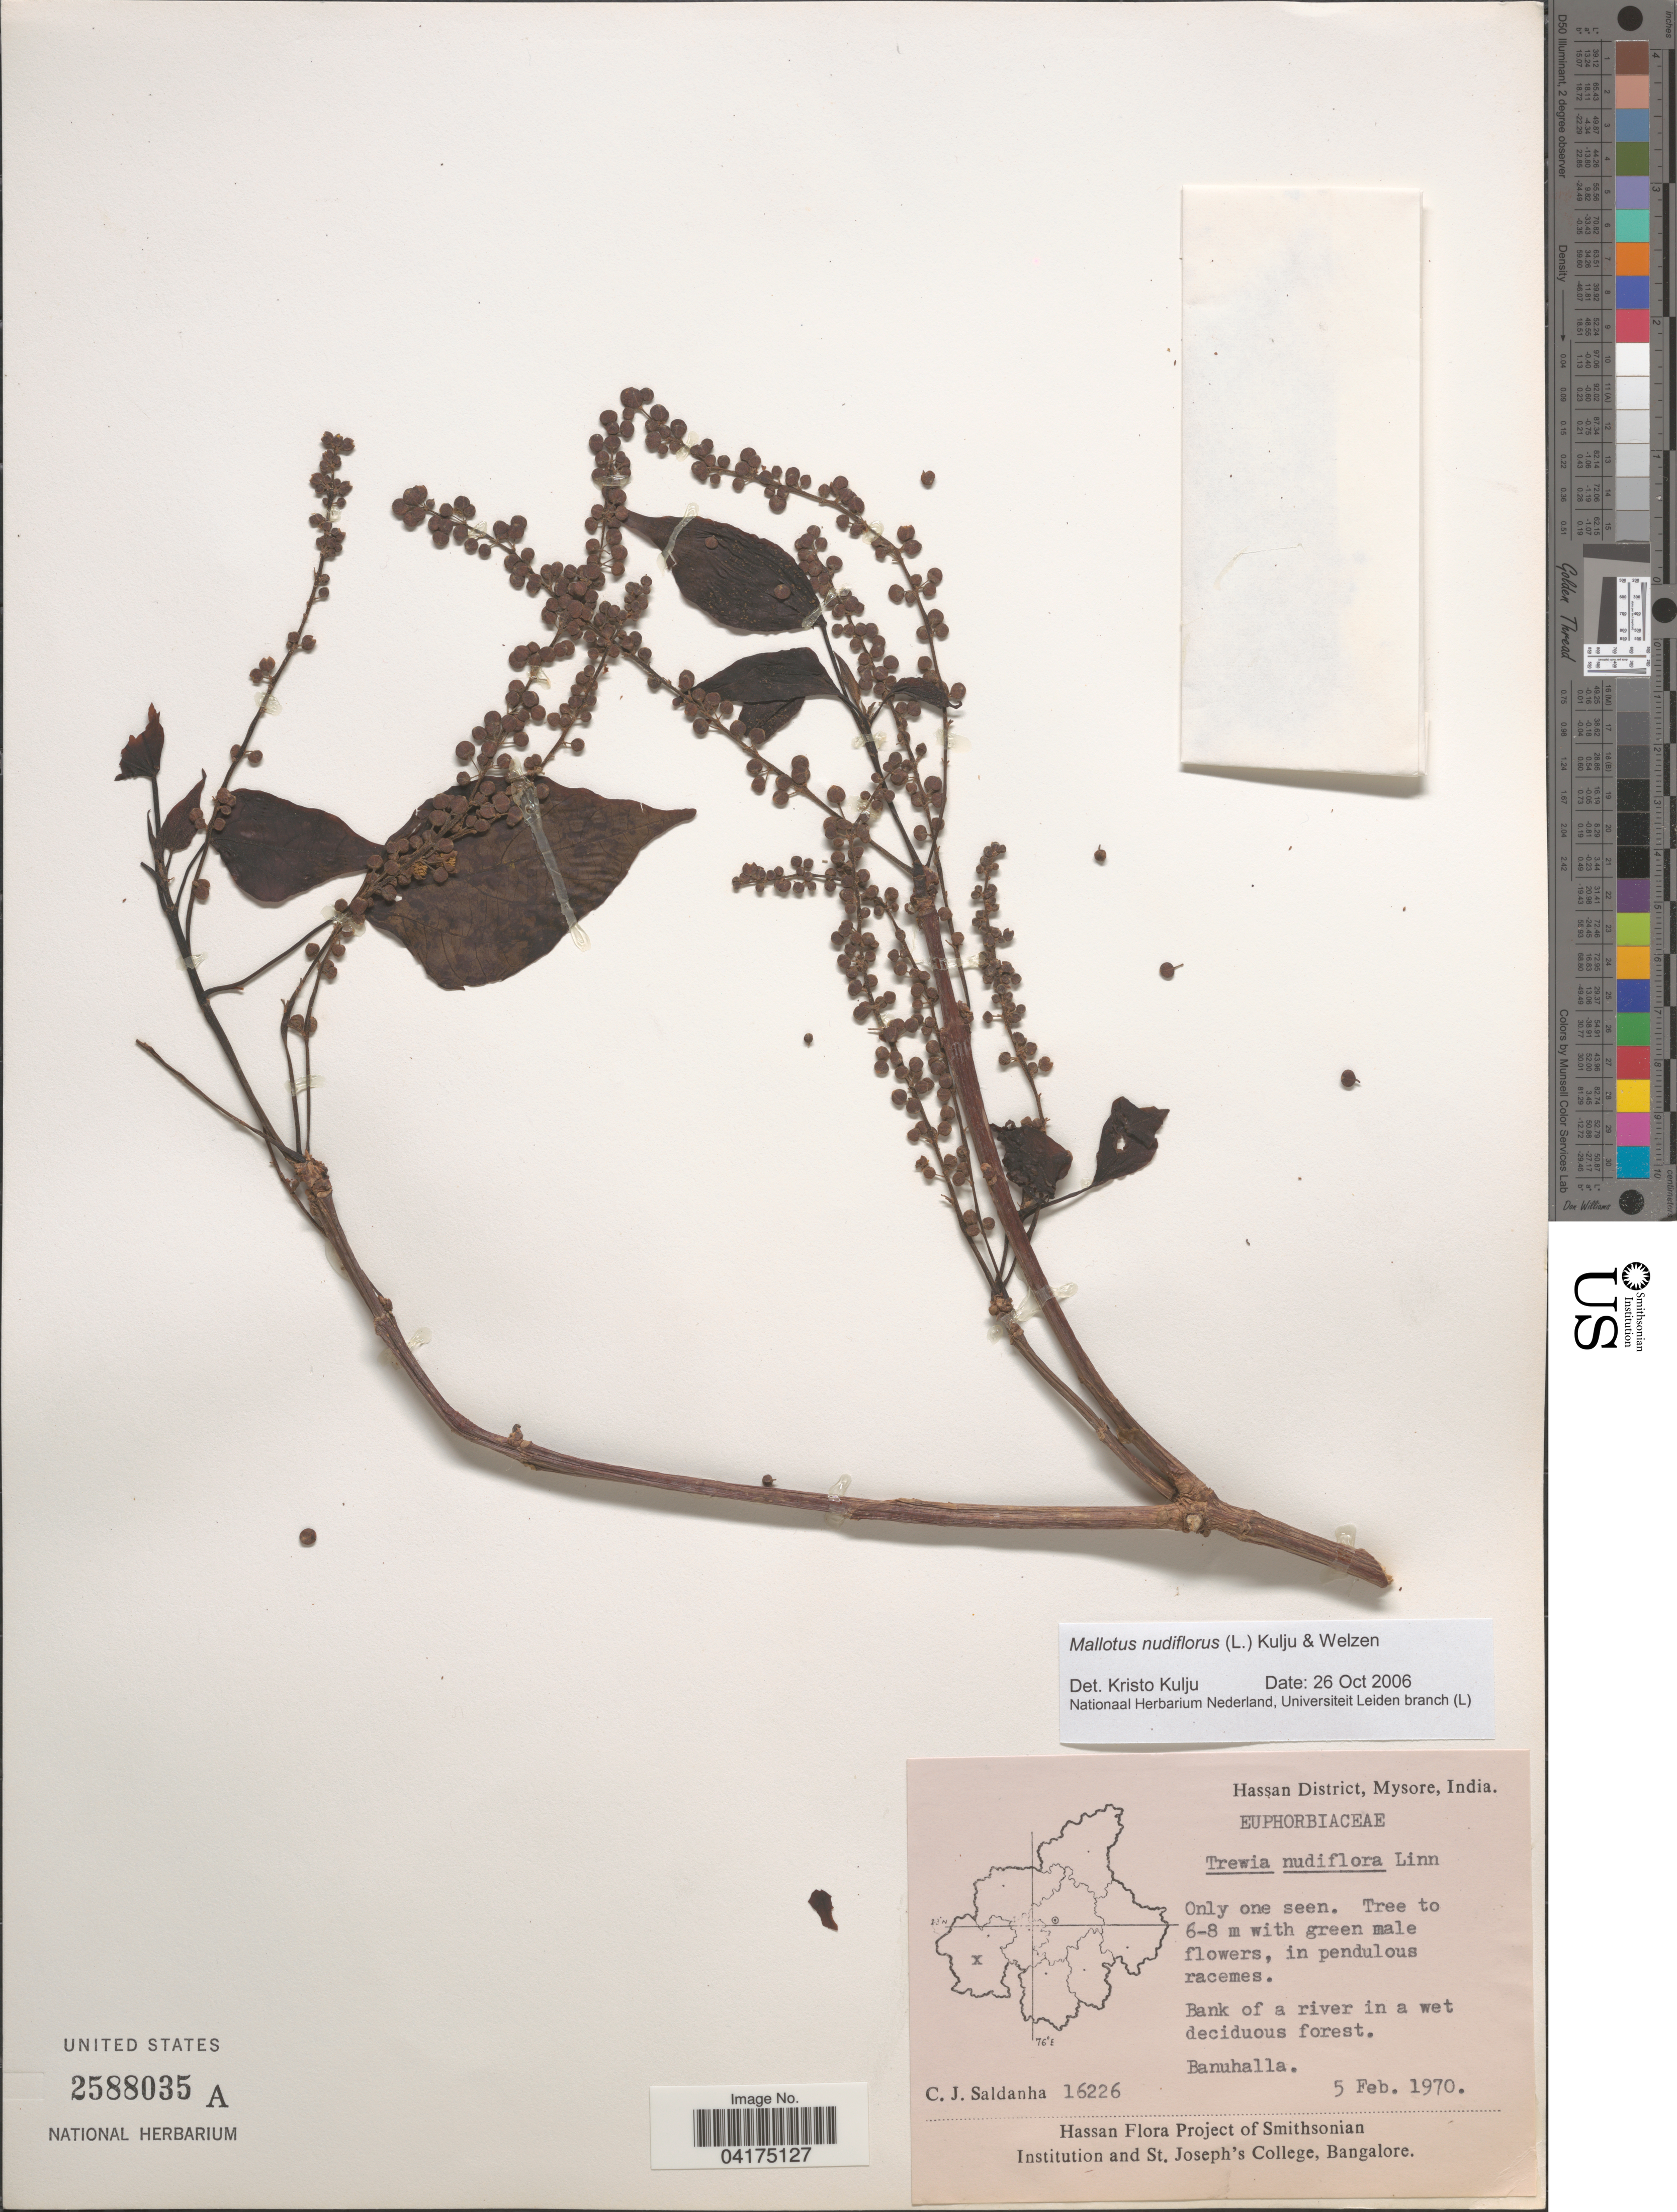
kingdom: Plantae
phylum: Tracheophyta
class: Magnoliopsida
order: Malpighiales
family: Euphorbiaceae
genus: Mallotus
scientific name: Mallotus nudiflorus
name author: (L.) Kulju & Welzen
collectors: C. J. Saldanha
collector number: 16226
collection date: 1970-02-05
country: India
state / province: Karnataka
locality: Hassan District, Mysore. Banuhalla.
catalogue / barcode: US 2588035A